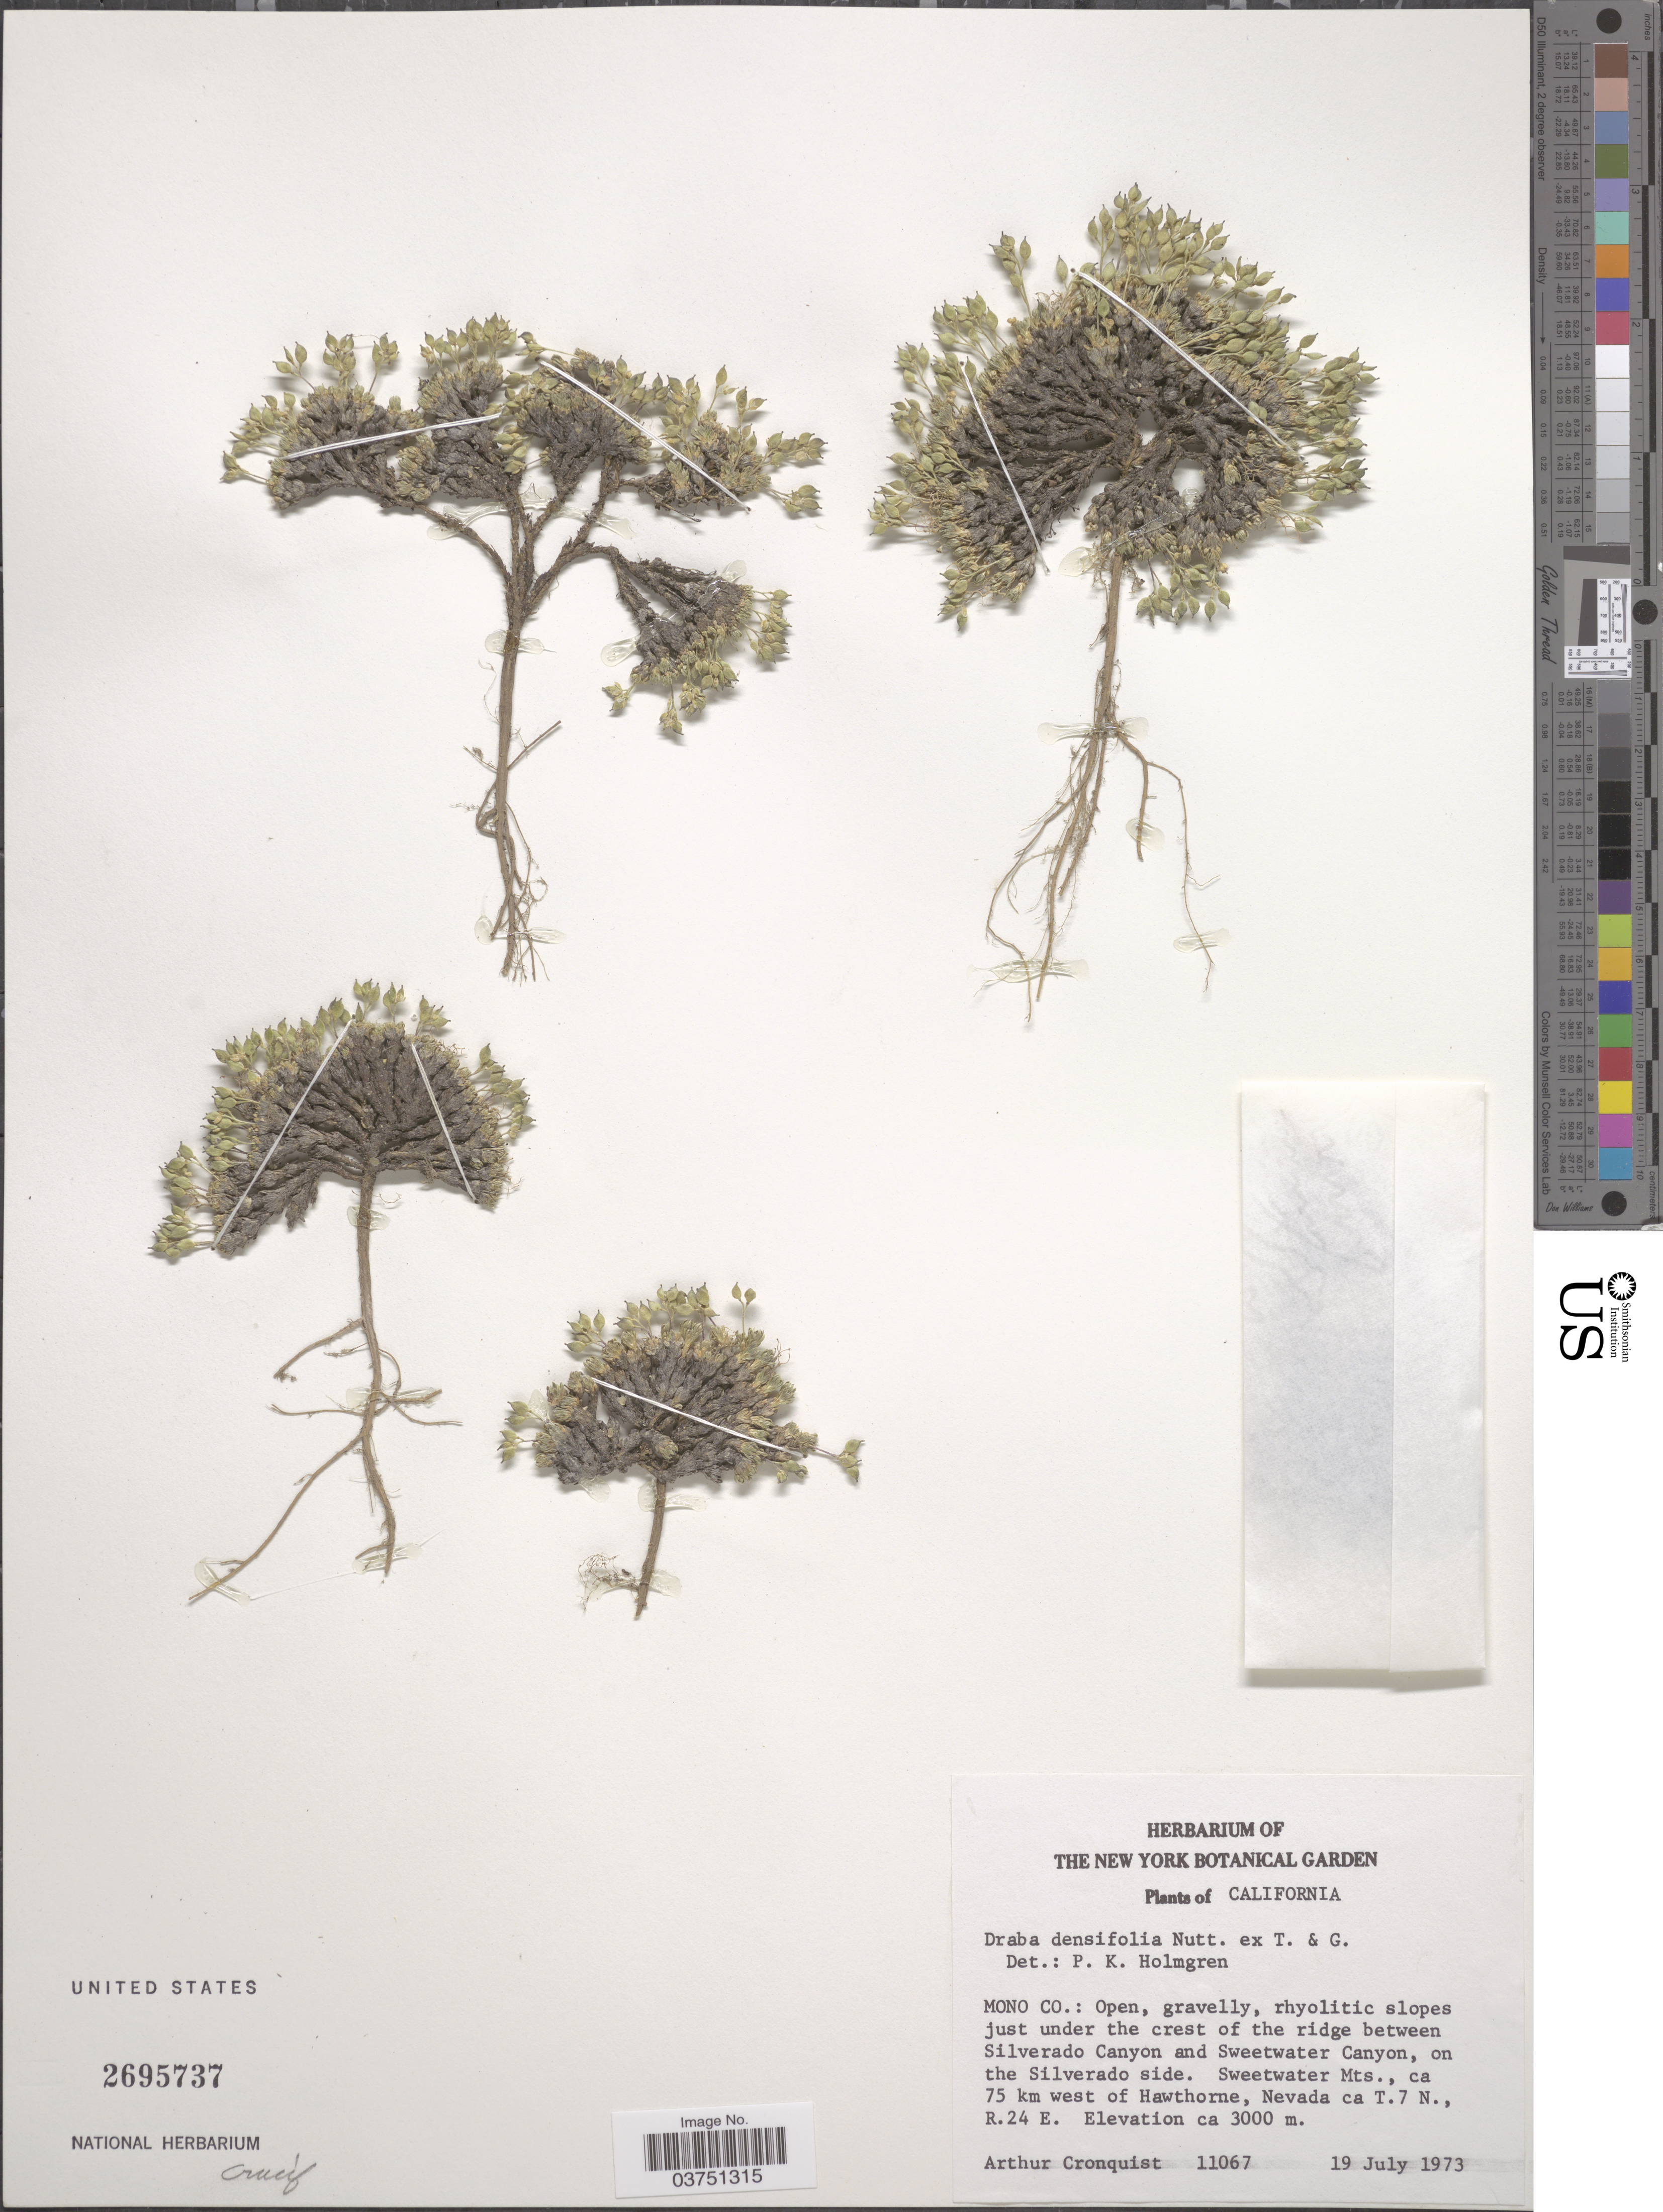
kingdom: Plantae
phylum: Tracheophyta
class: Magnoliopsida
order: Brassicales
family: Brassicaceae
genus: Draba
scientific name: Draba densifolia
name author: Nutt.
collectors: A. J. Cronquist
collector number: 11067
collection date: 1973-07-19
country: United States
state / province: California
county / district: Mono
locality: Mono Co.: just under the crest of the bridge between Silverado Canyon and Sweetwater Canyon, on the Silverado side. Sweetwater Mts., ca 75 km west of Hawthorne, Nevada ca T.7 N., R.24 E.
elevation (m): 3000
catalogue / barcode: US 2695737